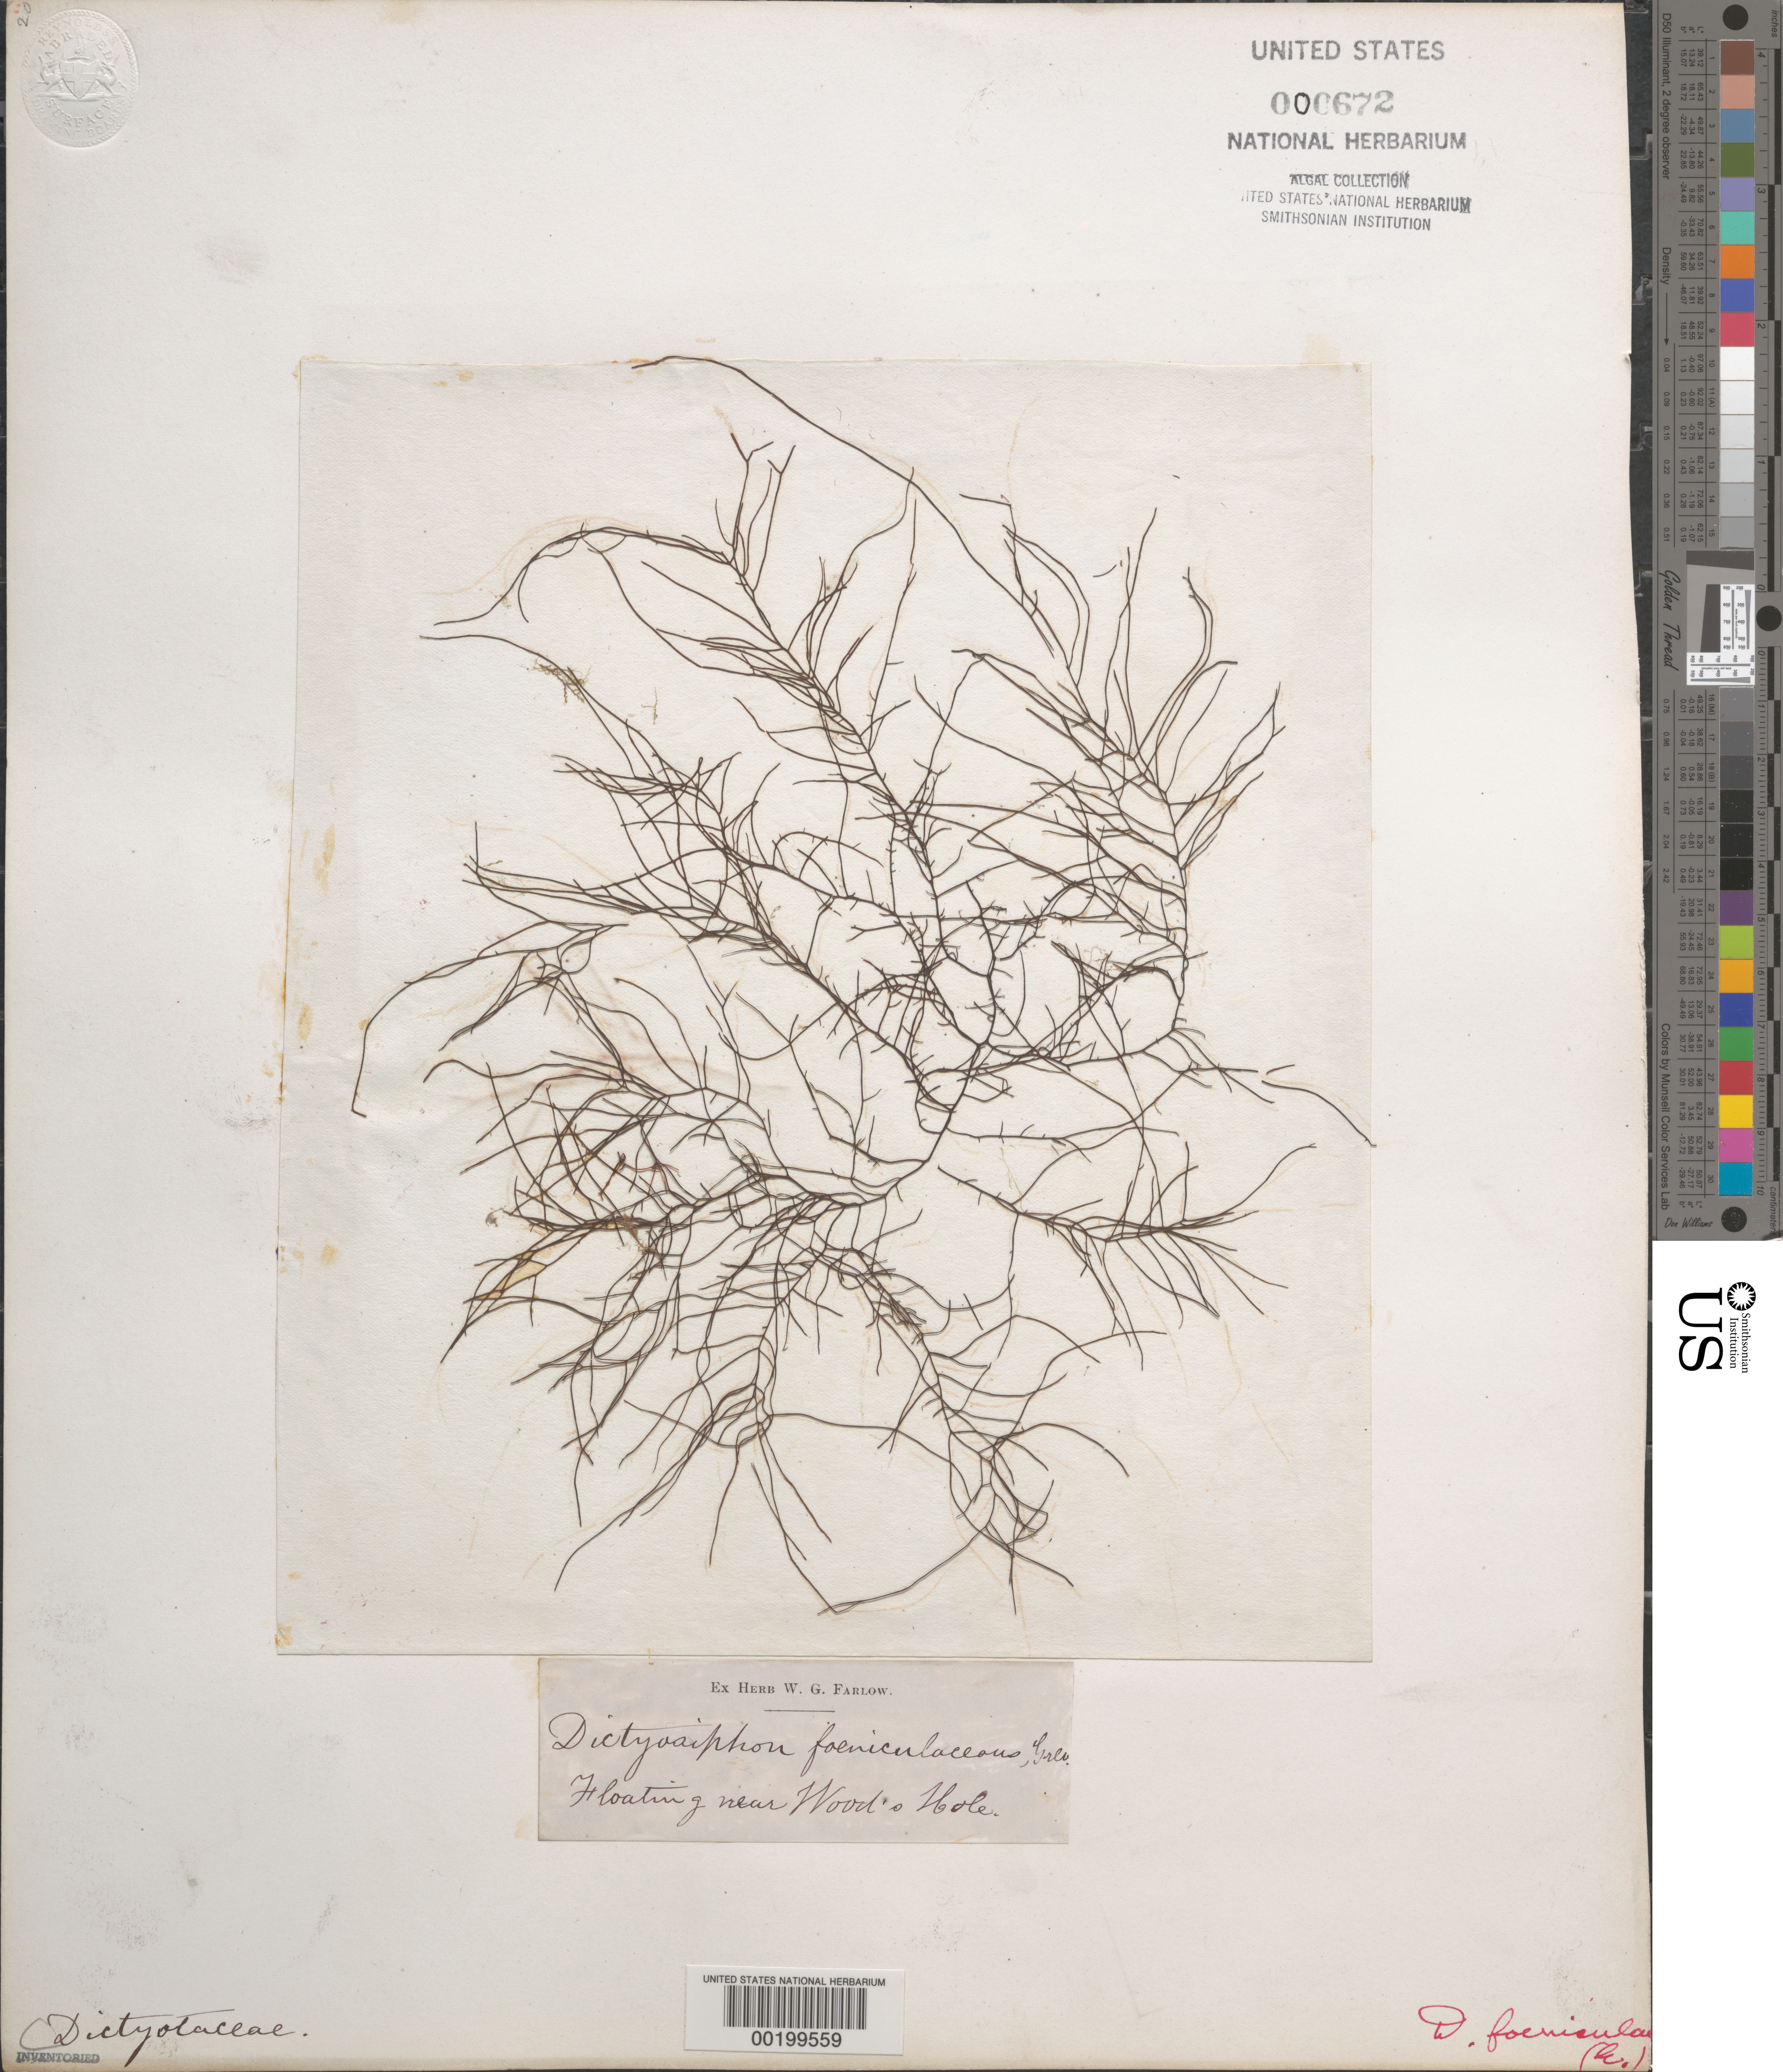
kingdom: Chromista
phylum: Ochrophyta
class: Phaeophyceae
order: Dictyosiphonales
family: Dictyosiphonaceae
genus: Dictyosiphon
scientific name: Dictyosiphon foeniculaceus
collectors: W. Farlow (Herbarium)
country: United States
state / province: Massachusetts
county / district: Barnstable County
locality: Near Woods Hole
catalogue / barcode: US 672